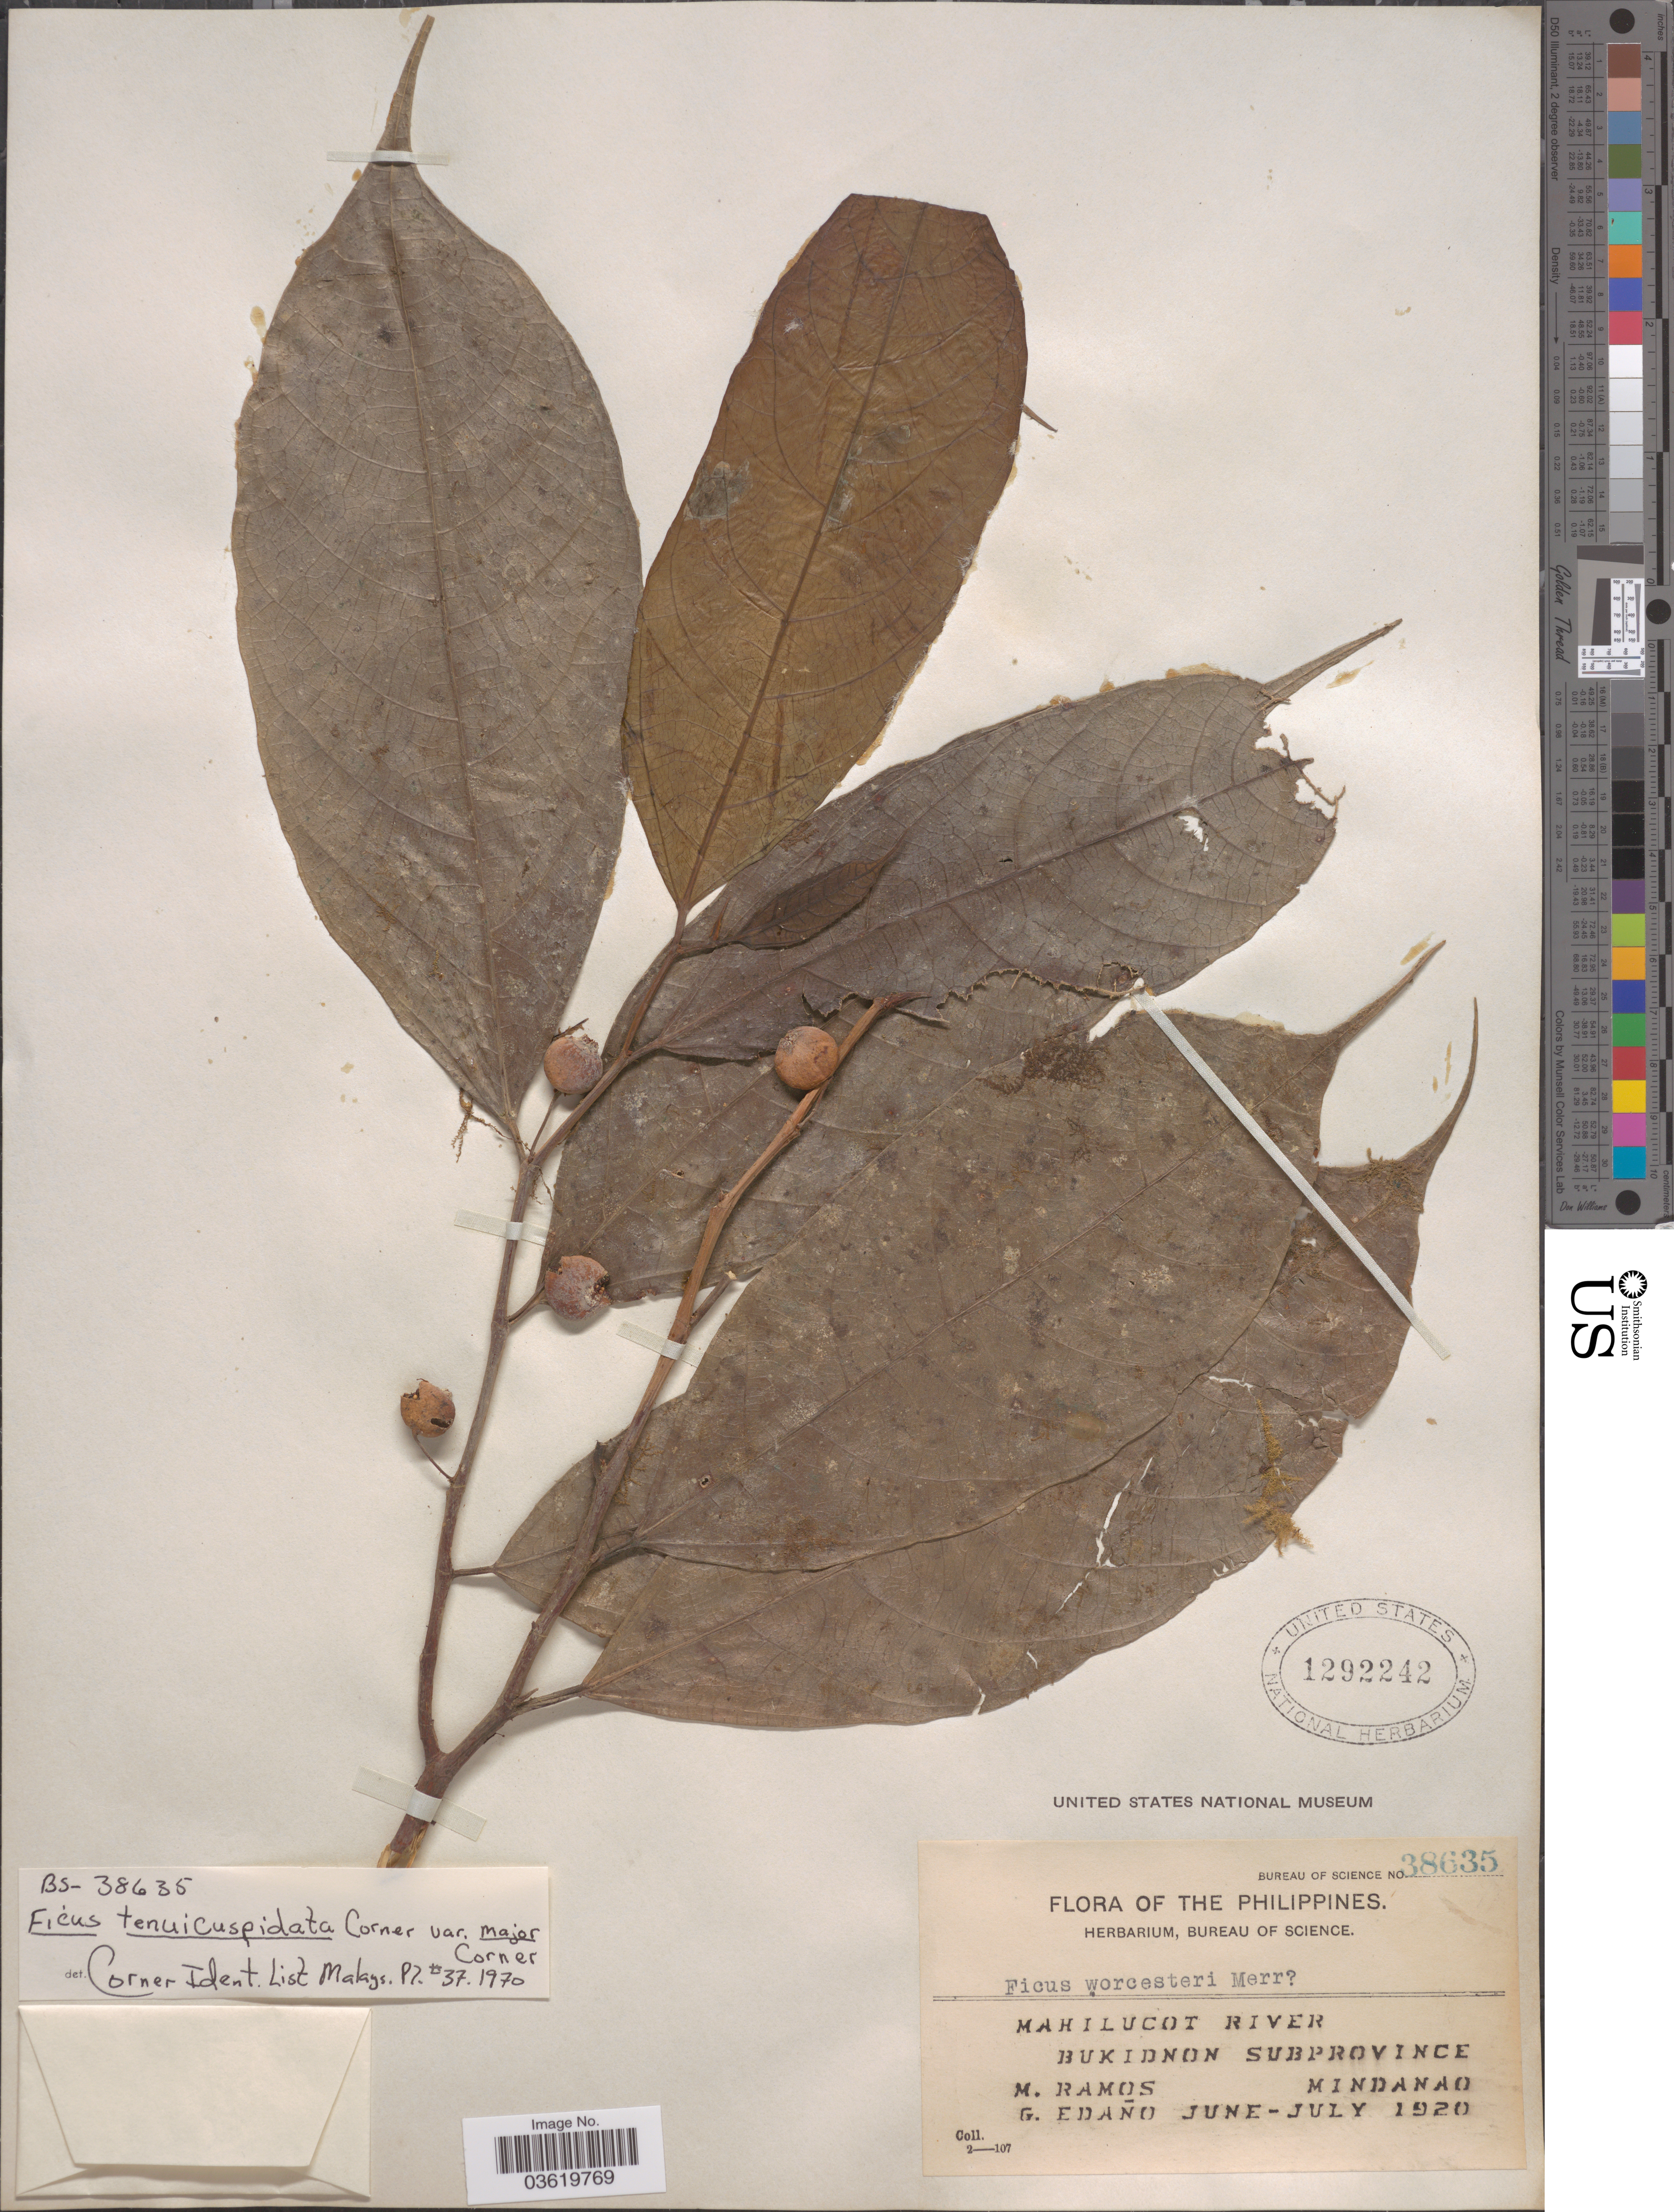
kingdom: Plantae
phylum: Tracheophyta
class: Magnoliopsida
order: Rosales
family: Moraceae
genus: Ficus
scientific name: Ficus tenuicuspidata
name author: Corner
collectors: M. Ramos & G. Edaño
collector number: Bureau of Science 38635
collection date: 1920-06/1920-07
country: Philippines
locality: Mahilucot River. Bukidnon Subprovince. Mindanao.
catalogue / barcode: US 1292242